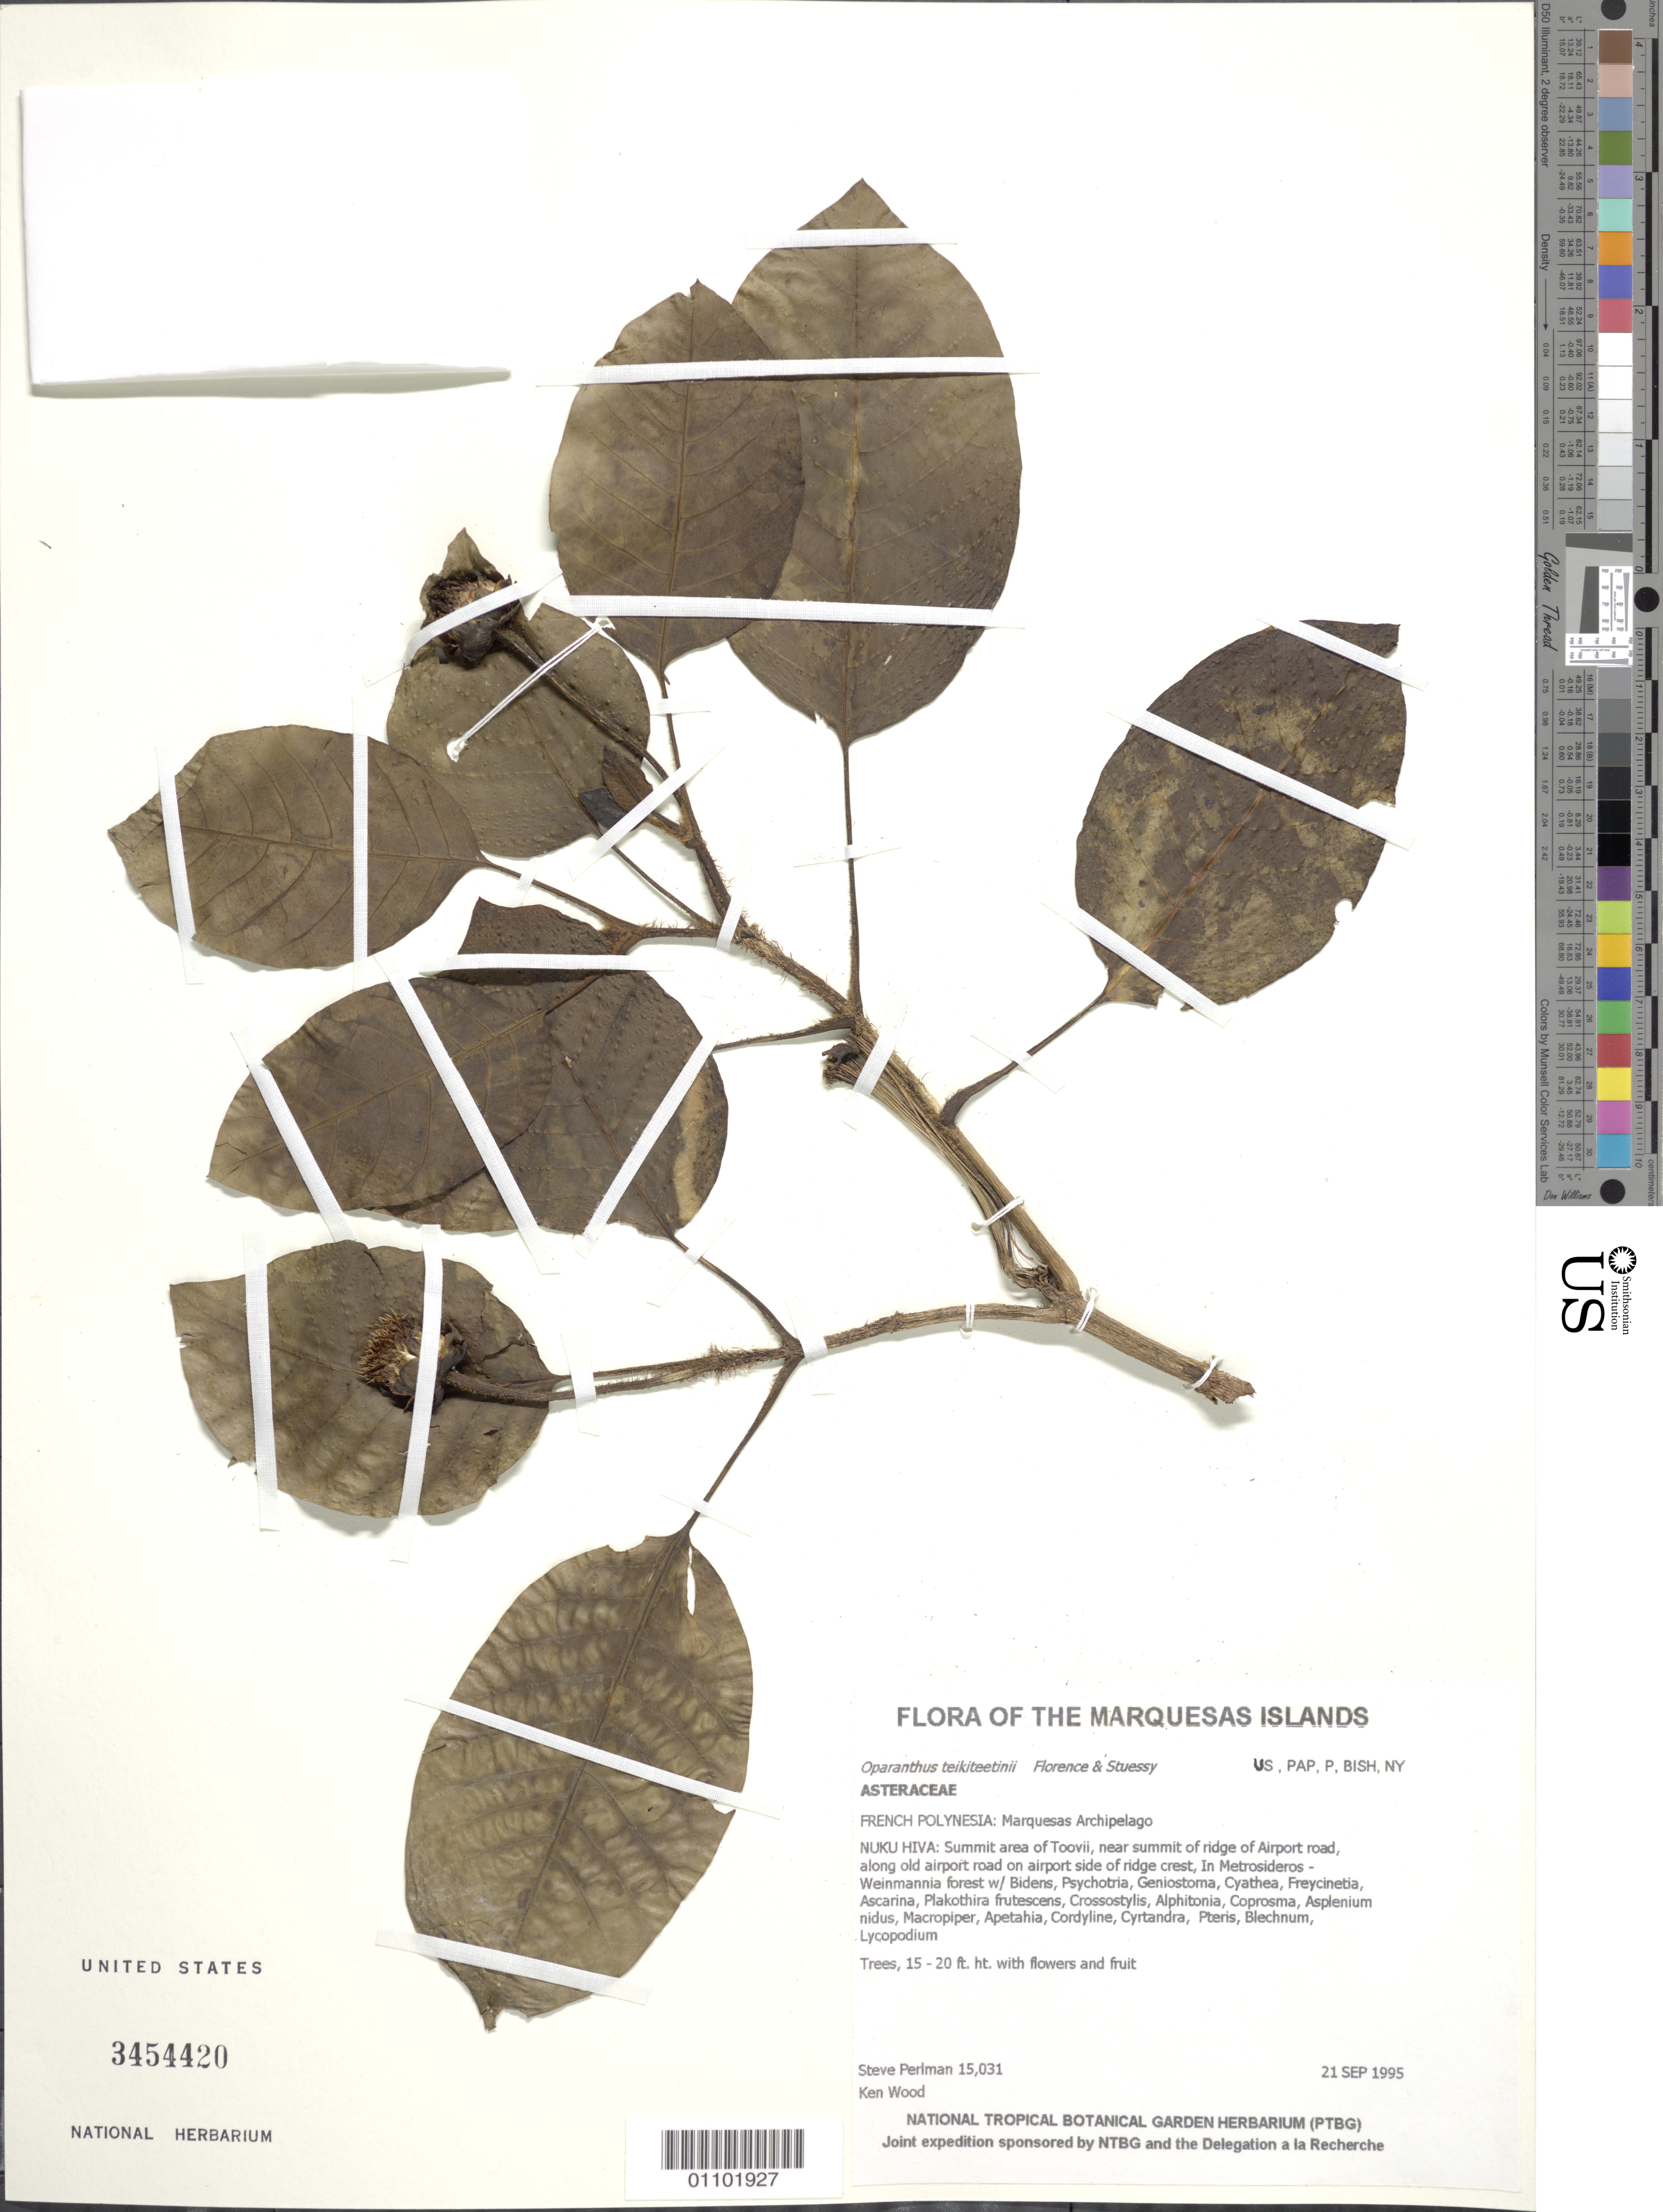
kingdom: Plantae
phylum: Tracheophyta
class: Magnoliopsida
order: Asterales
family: Asteraceae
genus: Oparanthus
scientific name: Oparanthus teikiteetinii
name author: (J. Florence & Steussy) R.K. Shannon & W.L. Wagner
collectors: S. P. Perlman & K. R. Wood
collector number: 15031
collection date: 1995-09-21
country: French Polynesia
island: Nuku Hiva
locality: Summit area of Toovii, near summit of ridge of Airport road, along old airport road on airport side of ridge crest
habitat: In Metrosideros - Weinmannia forest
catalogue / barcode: US 3454420